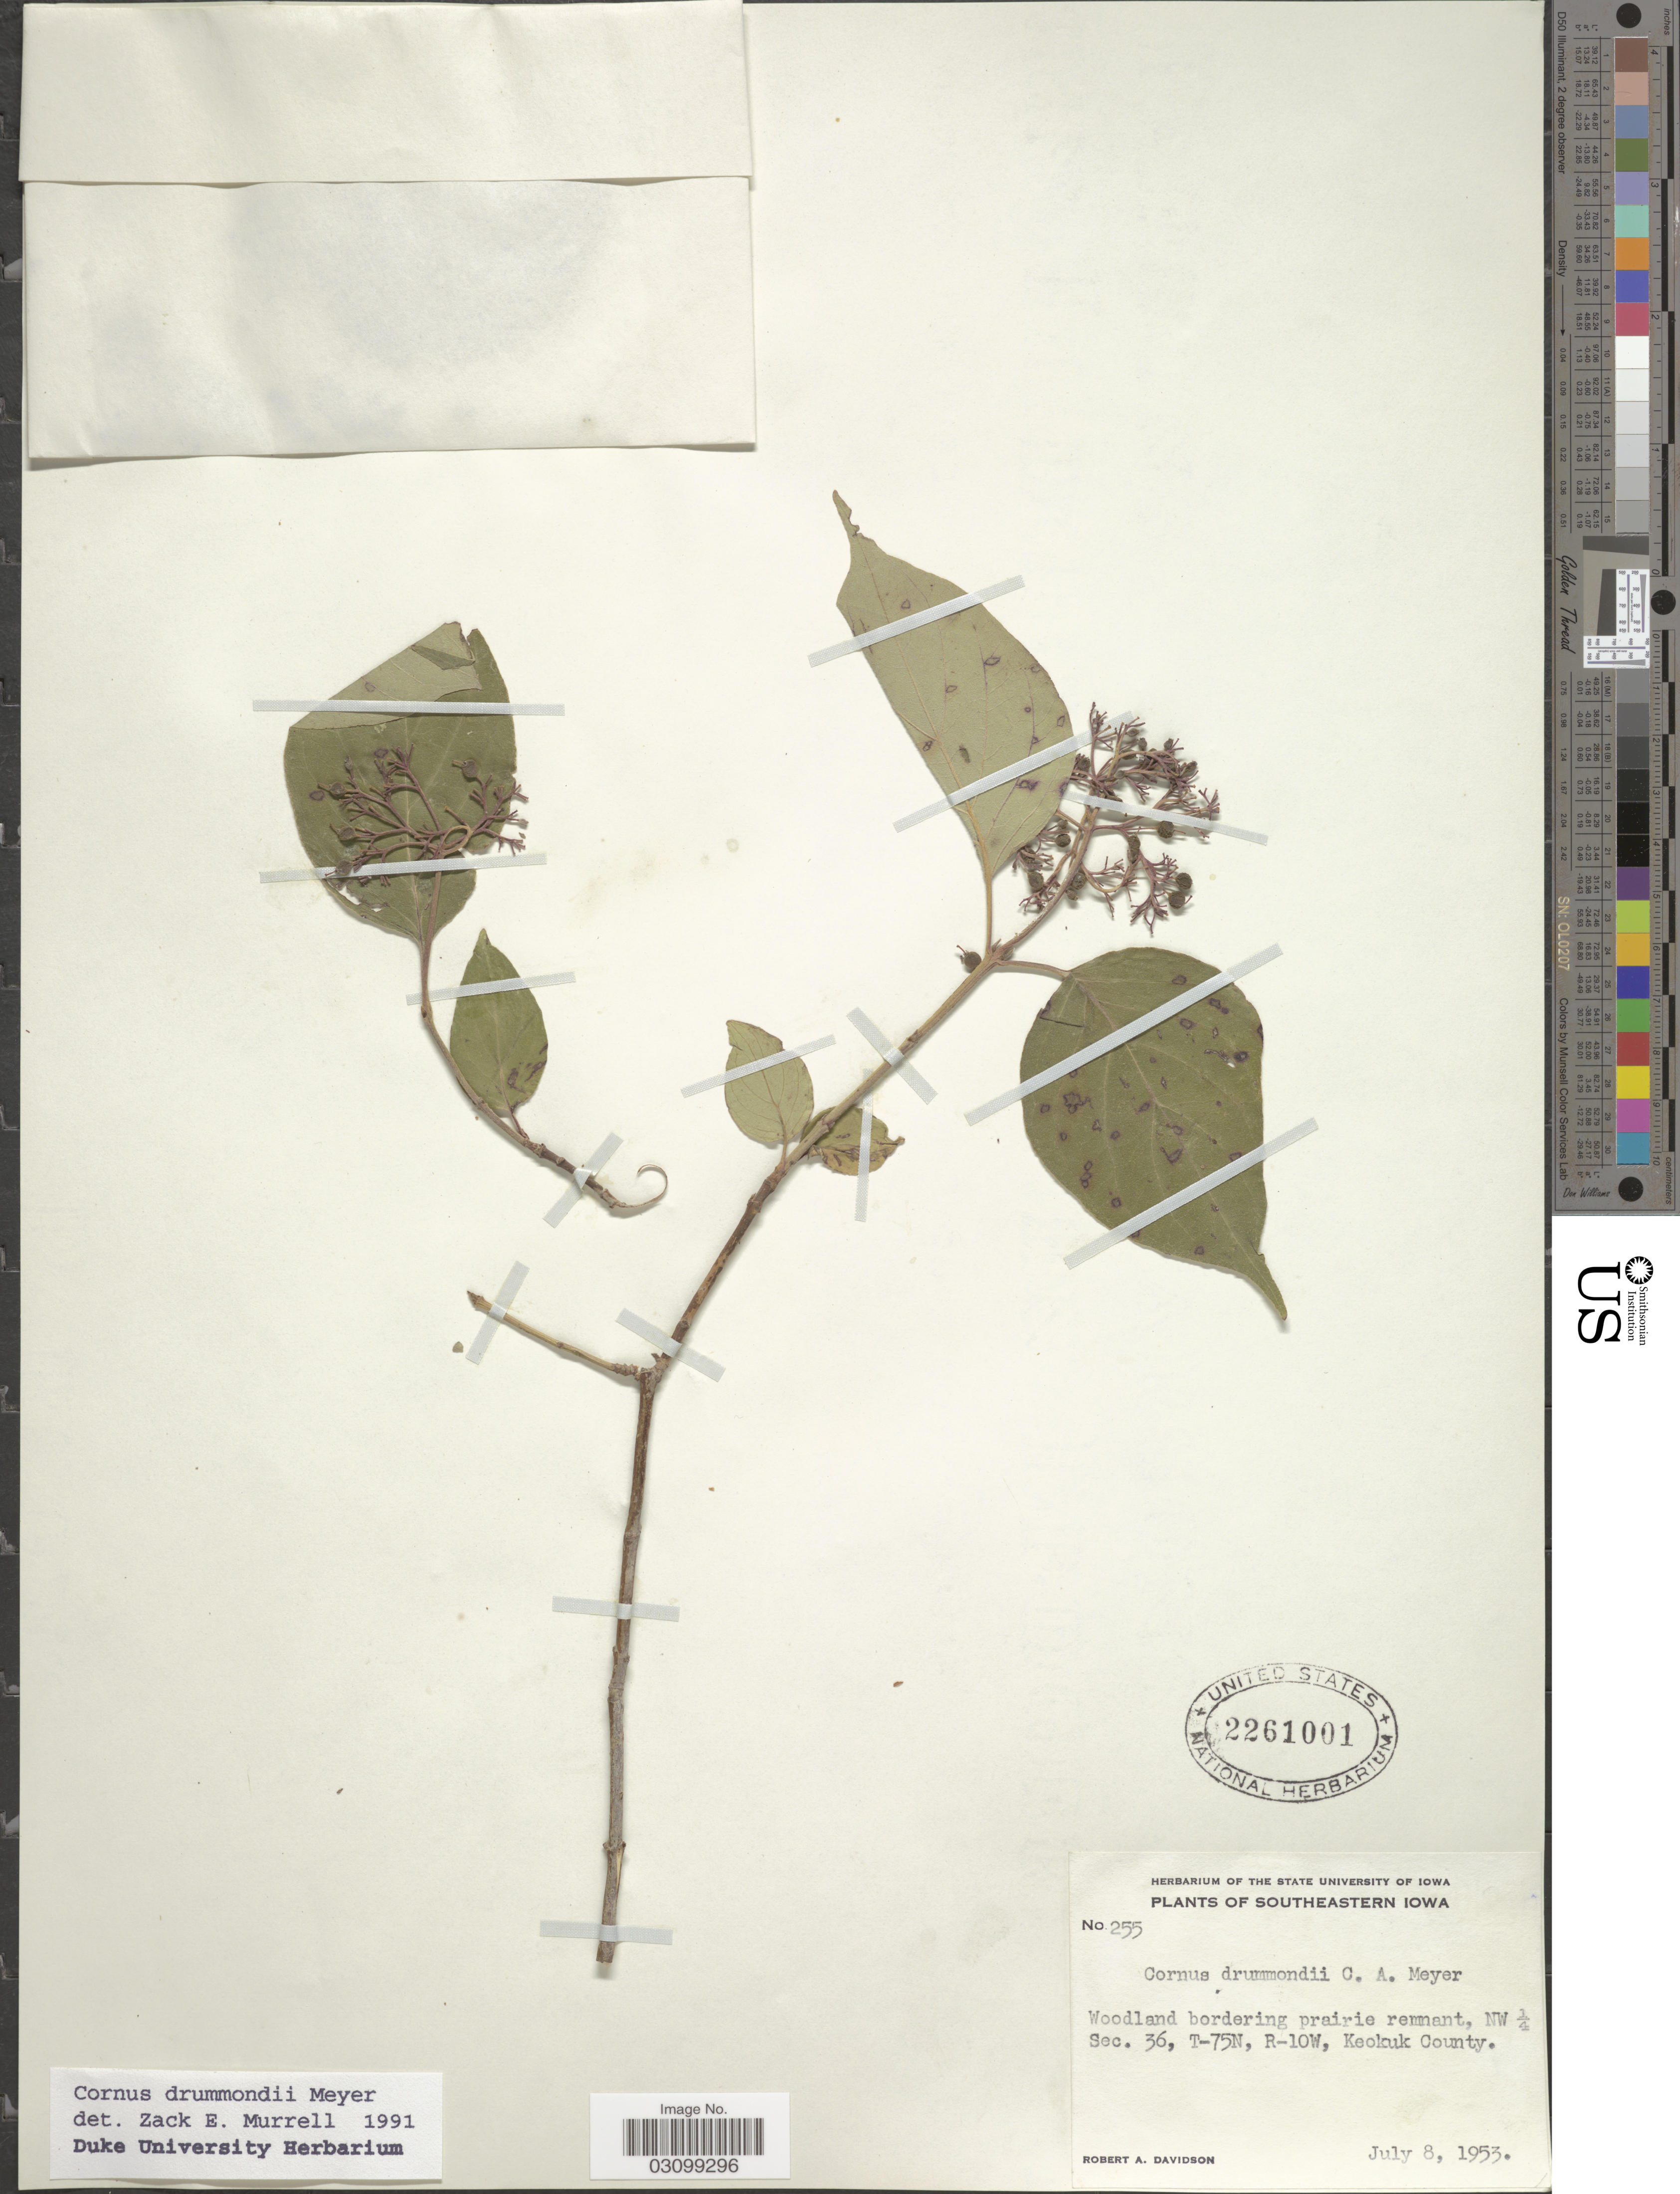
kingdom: Plantae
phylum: Tracheophyta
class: Magnoliopsida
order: Cornales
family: Cornaceae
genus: Cornus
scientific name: Cornus drummondii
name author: C.A. Mey.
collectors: R. A. Davidson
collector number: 255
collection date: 1953-07-08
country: United States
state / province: Iowa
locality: Southeastern Iowa. Woodland bordering prairie remnant, NW ¼ Sec. 36, T-75N, R-10W, Keokuk County.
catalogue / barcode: US 2261001